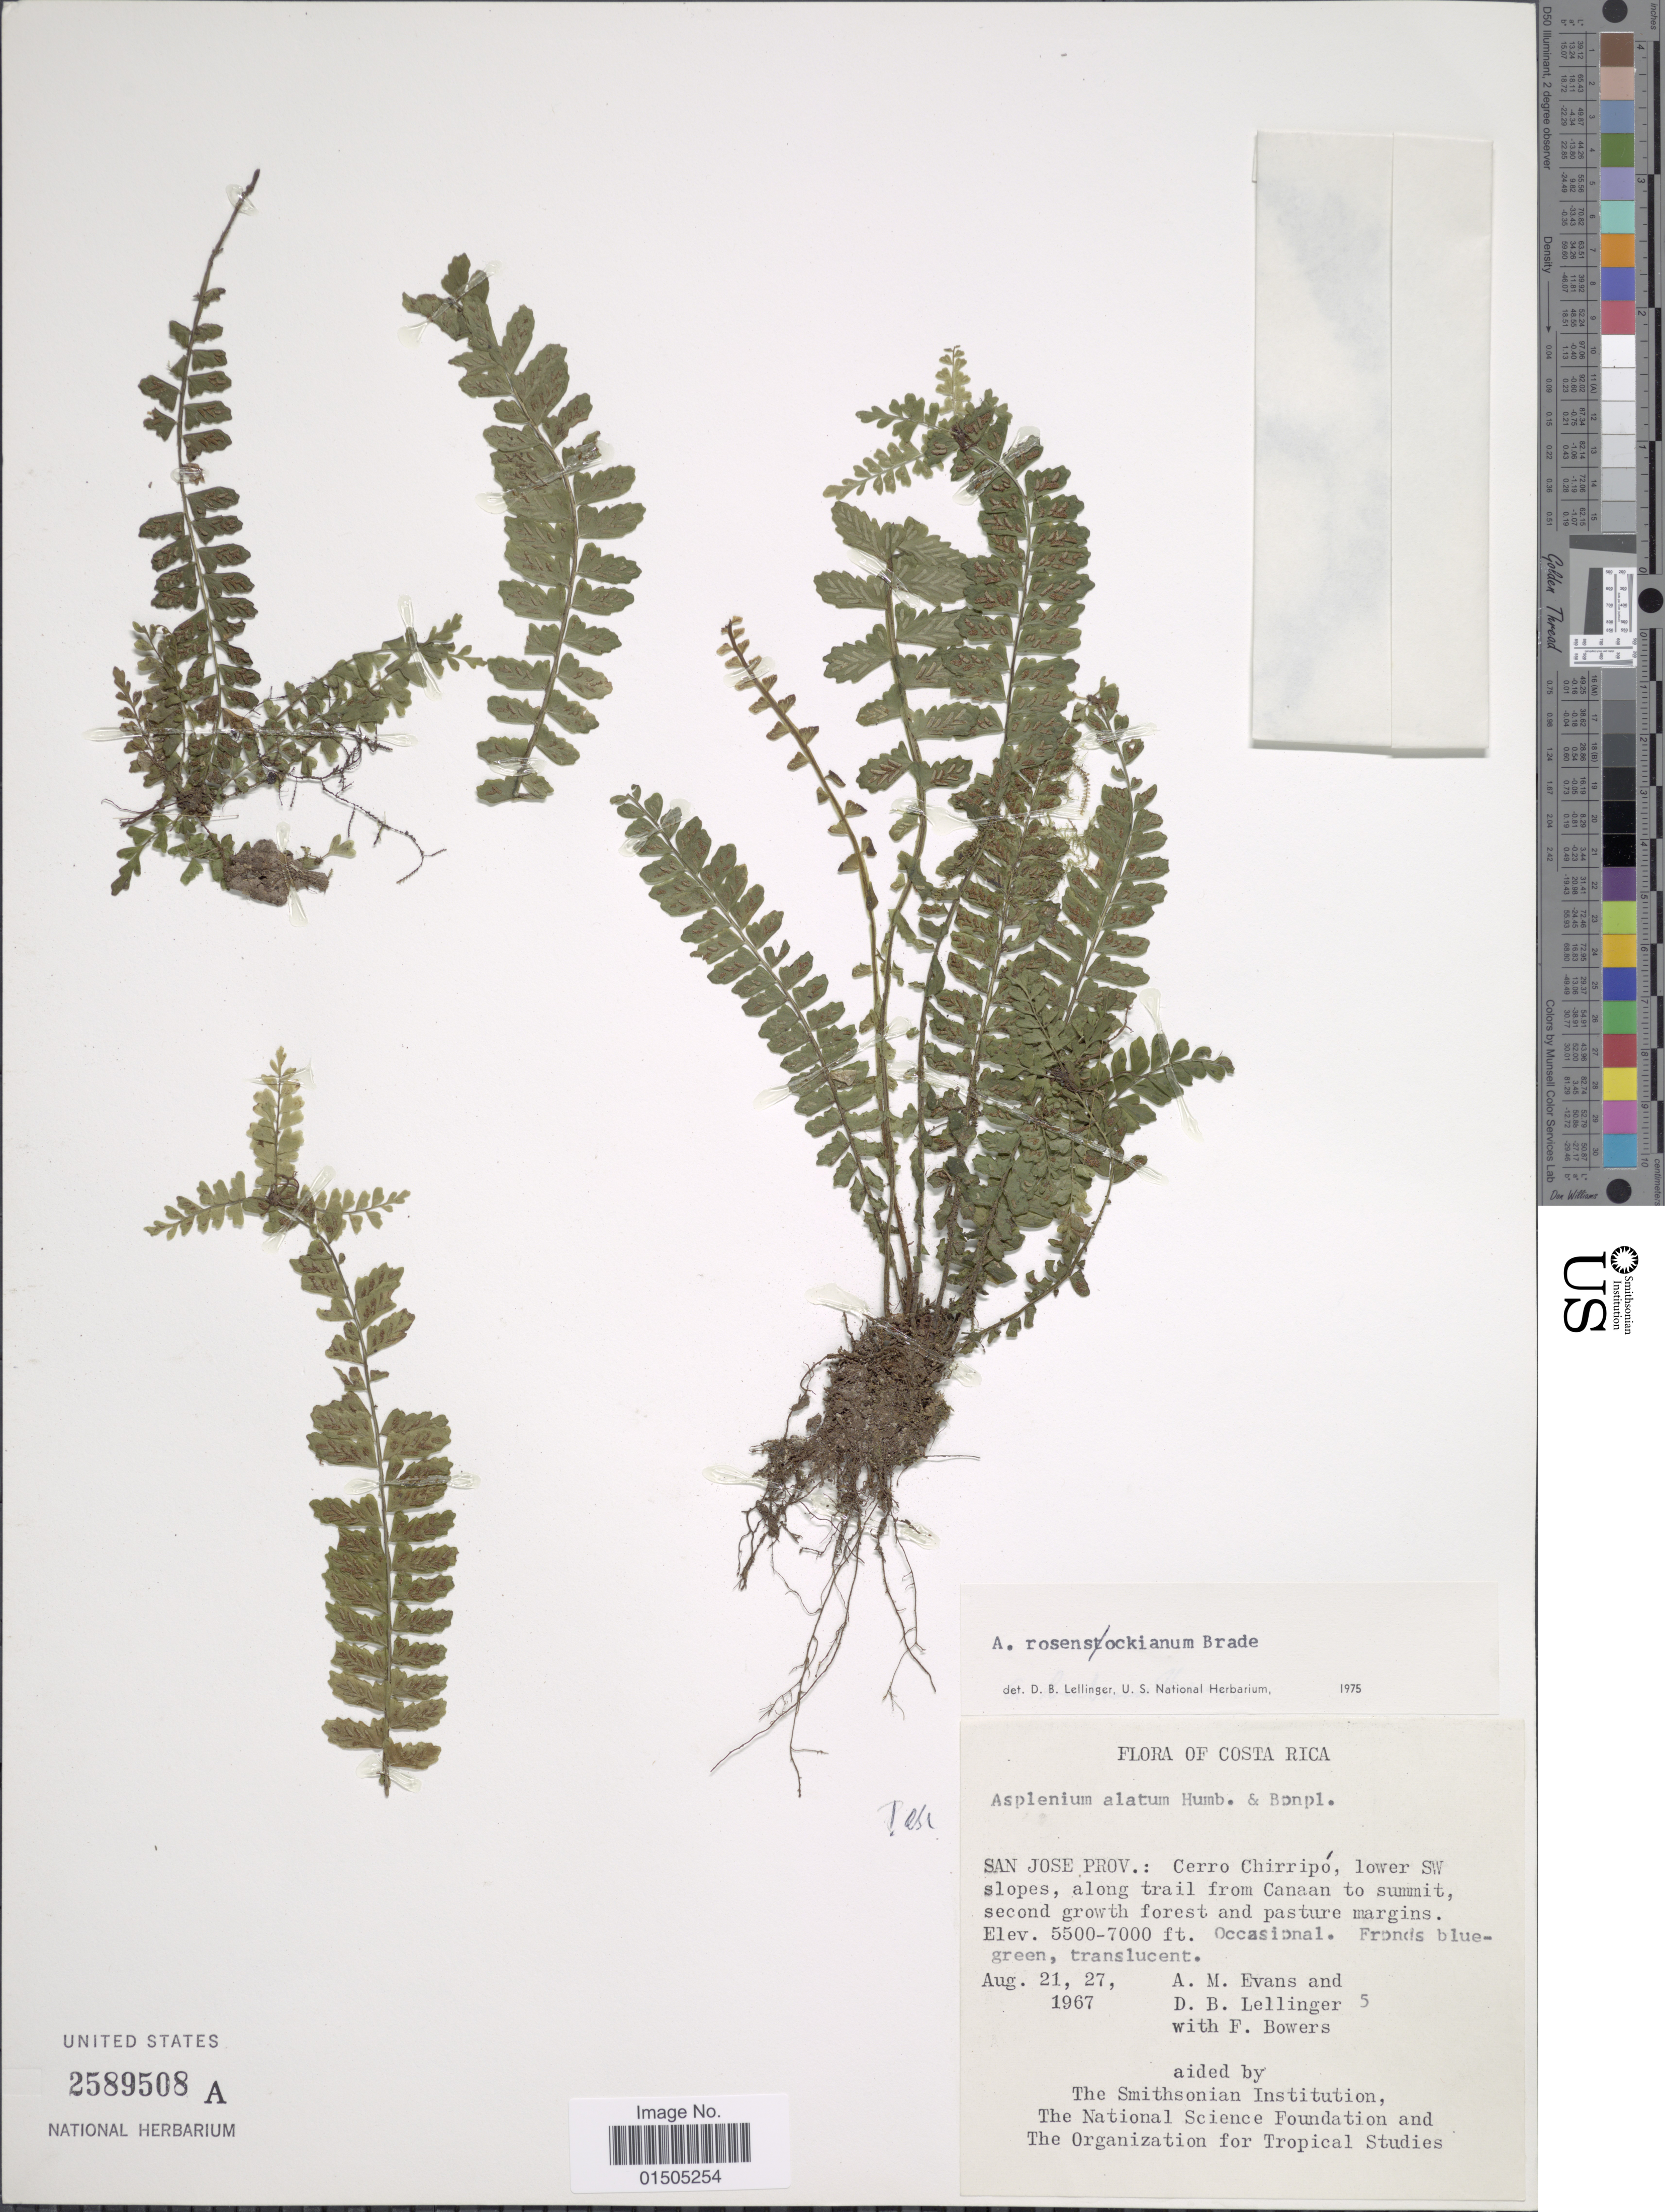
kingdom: Plantae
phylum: Tracheophyta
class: Polypodiopsida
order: Polypodiales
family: Aspleniaceae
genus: Asplenium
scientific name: Asplenium alatum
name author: Humb. & Bonpl. ex Willd.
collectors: A. M. Evans, D. B. Lellinger & F. Bowers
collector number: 5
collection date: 1967-08-21/1967-08-27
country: Costa Rica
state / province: San José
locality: Cerro Chirripó, lower SW slopes, along trail from Canaan to summit, second growth forest and pasture margins.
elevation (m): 1676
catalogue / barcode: US 2589508A